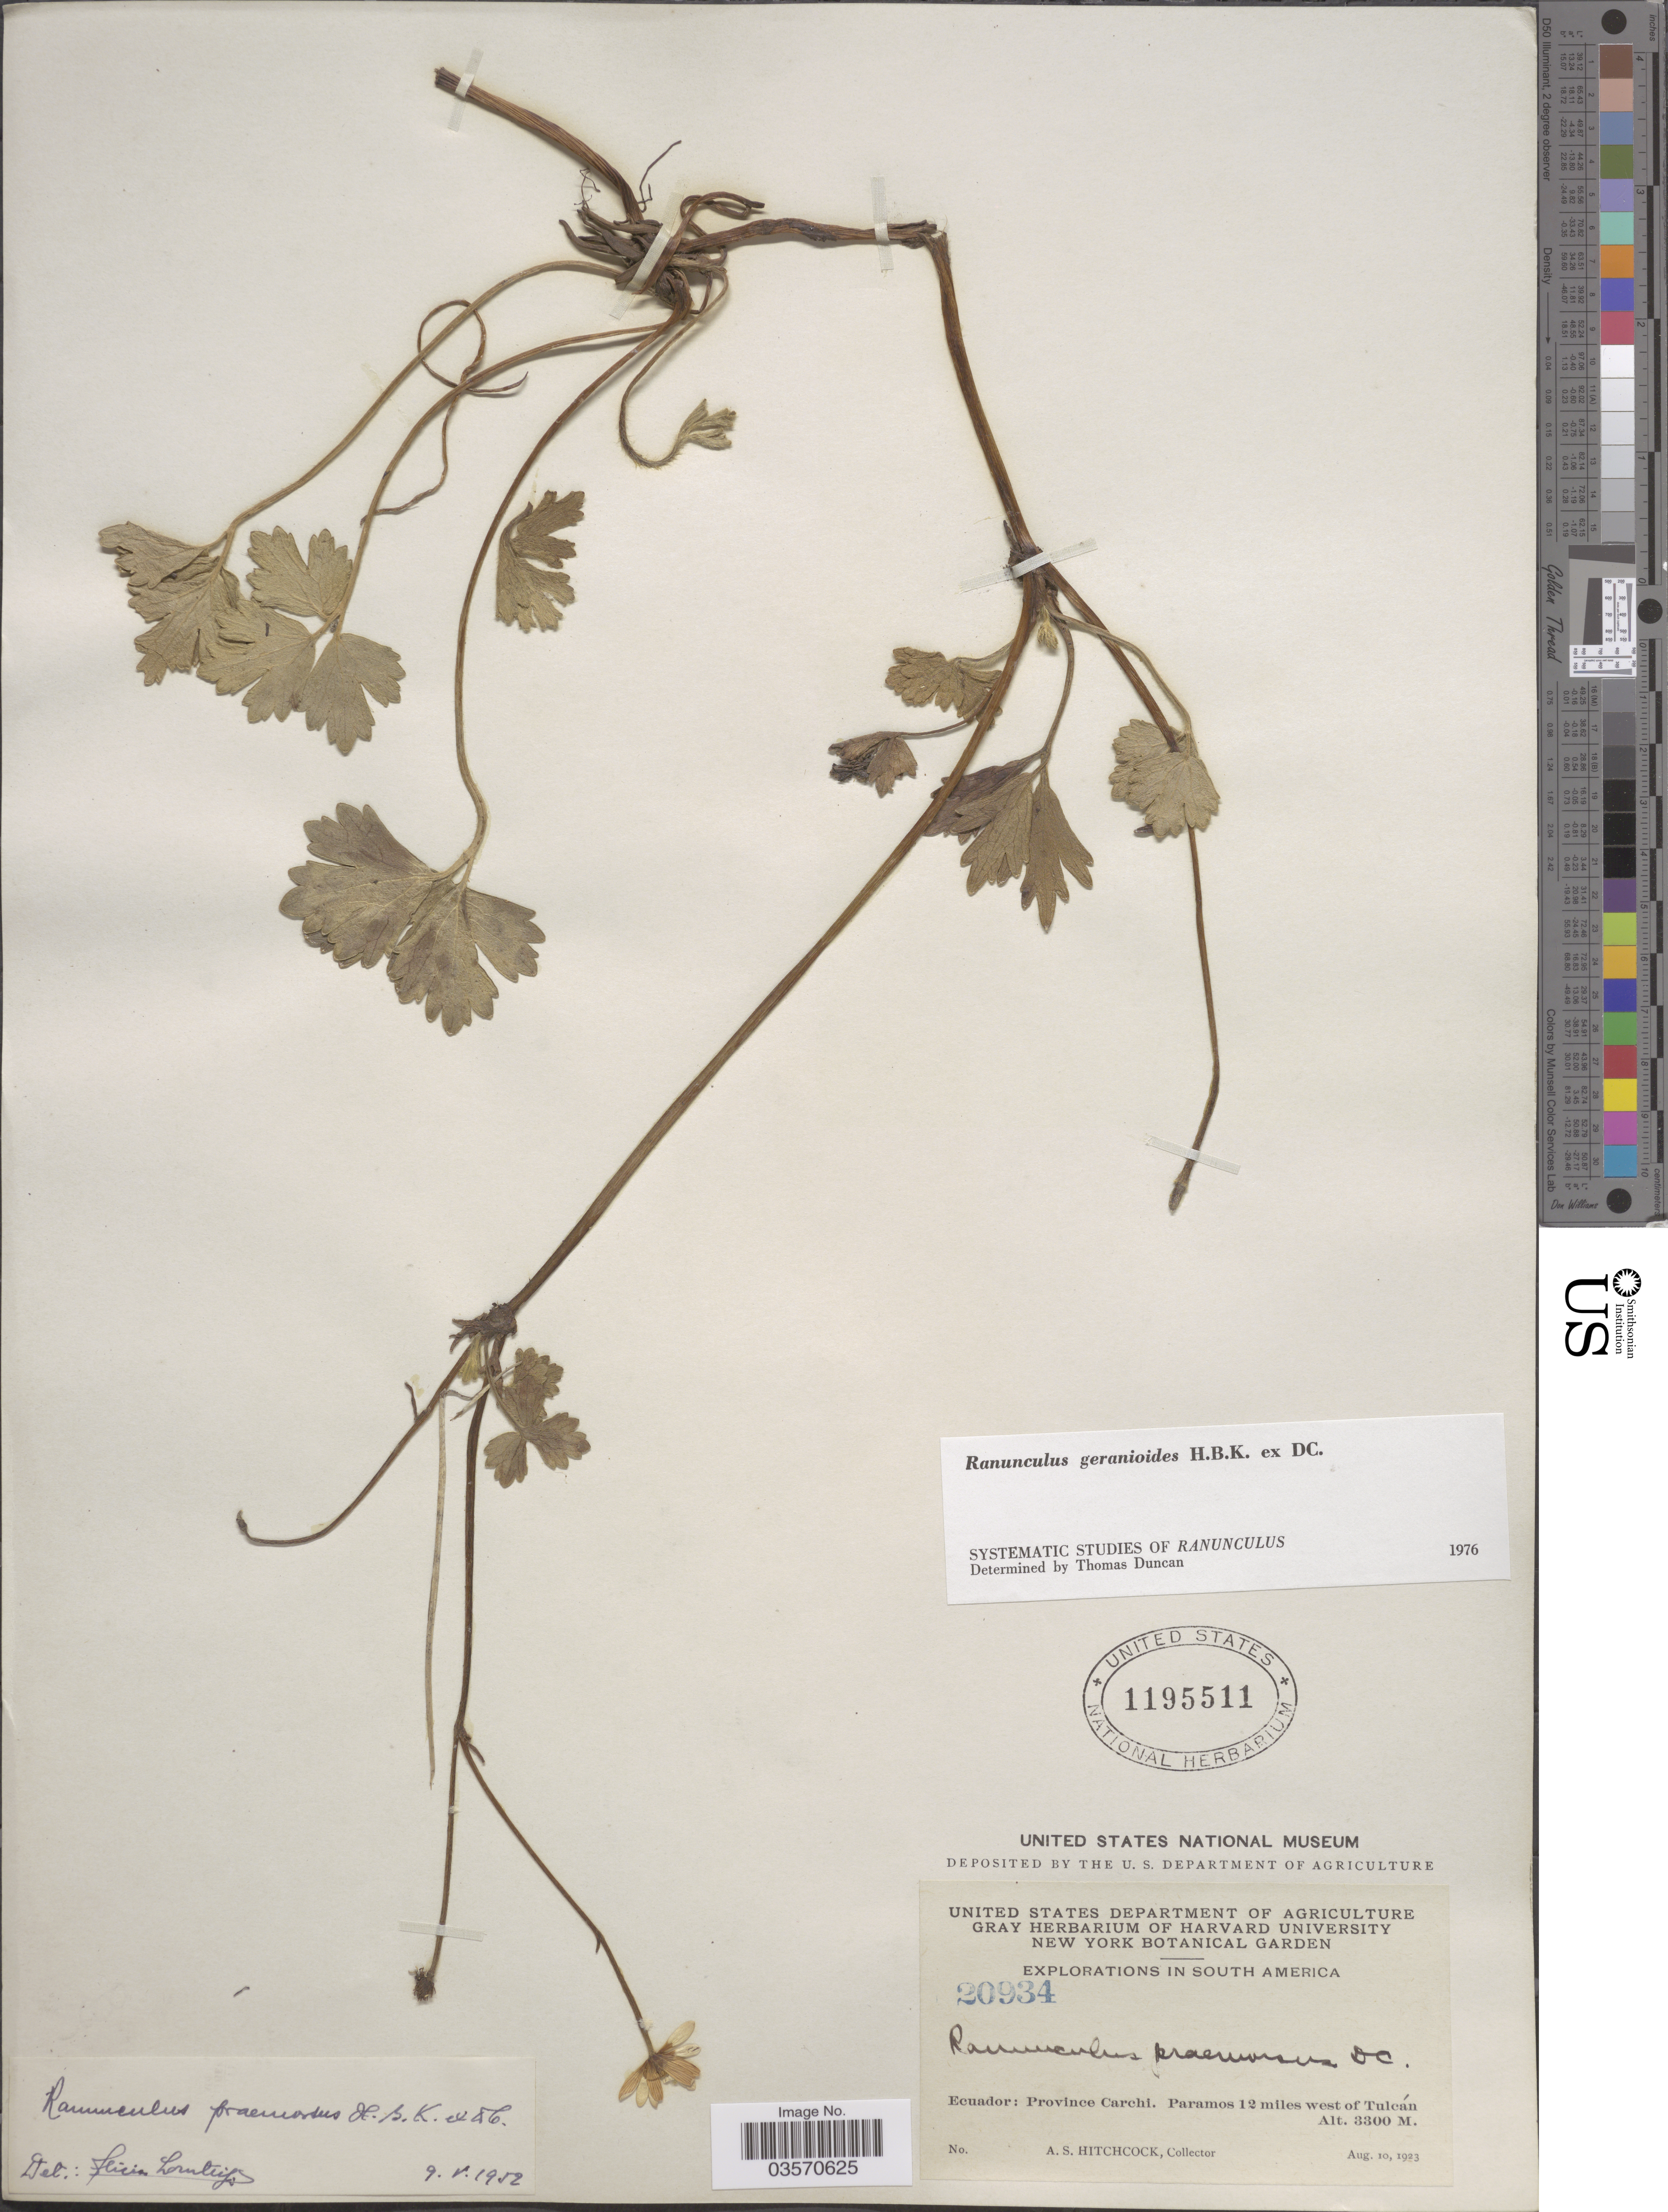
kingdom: Plantae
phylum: Tracheophyta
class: Magnoliopsida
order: Ranunculales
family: Ranunculaceae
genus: Ranunculus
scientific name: Ranunculus geranioides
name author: Humb. et al. ex DC.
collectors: A. S. Hitchcock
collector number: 20934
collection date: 1923-08-10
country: Ecuador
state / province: Carchi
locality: Paramos 12 miles west of Tulcán.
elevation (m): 3300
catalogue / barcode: US 1195511